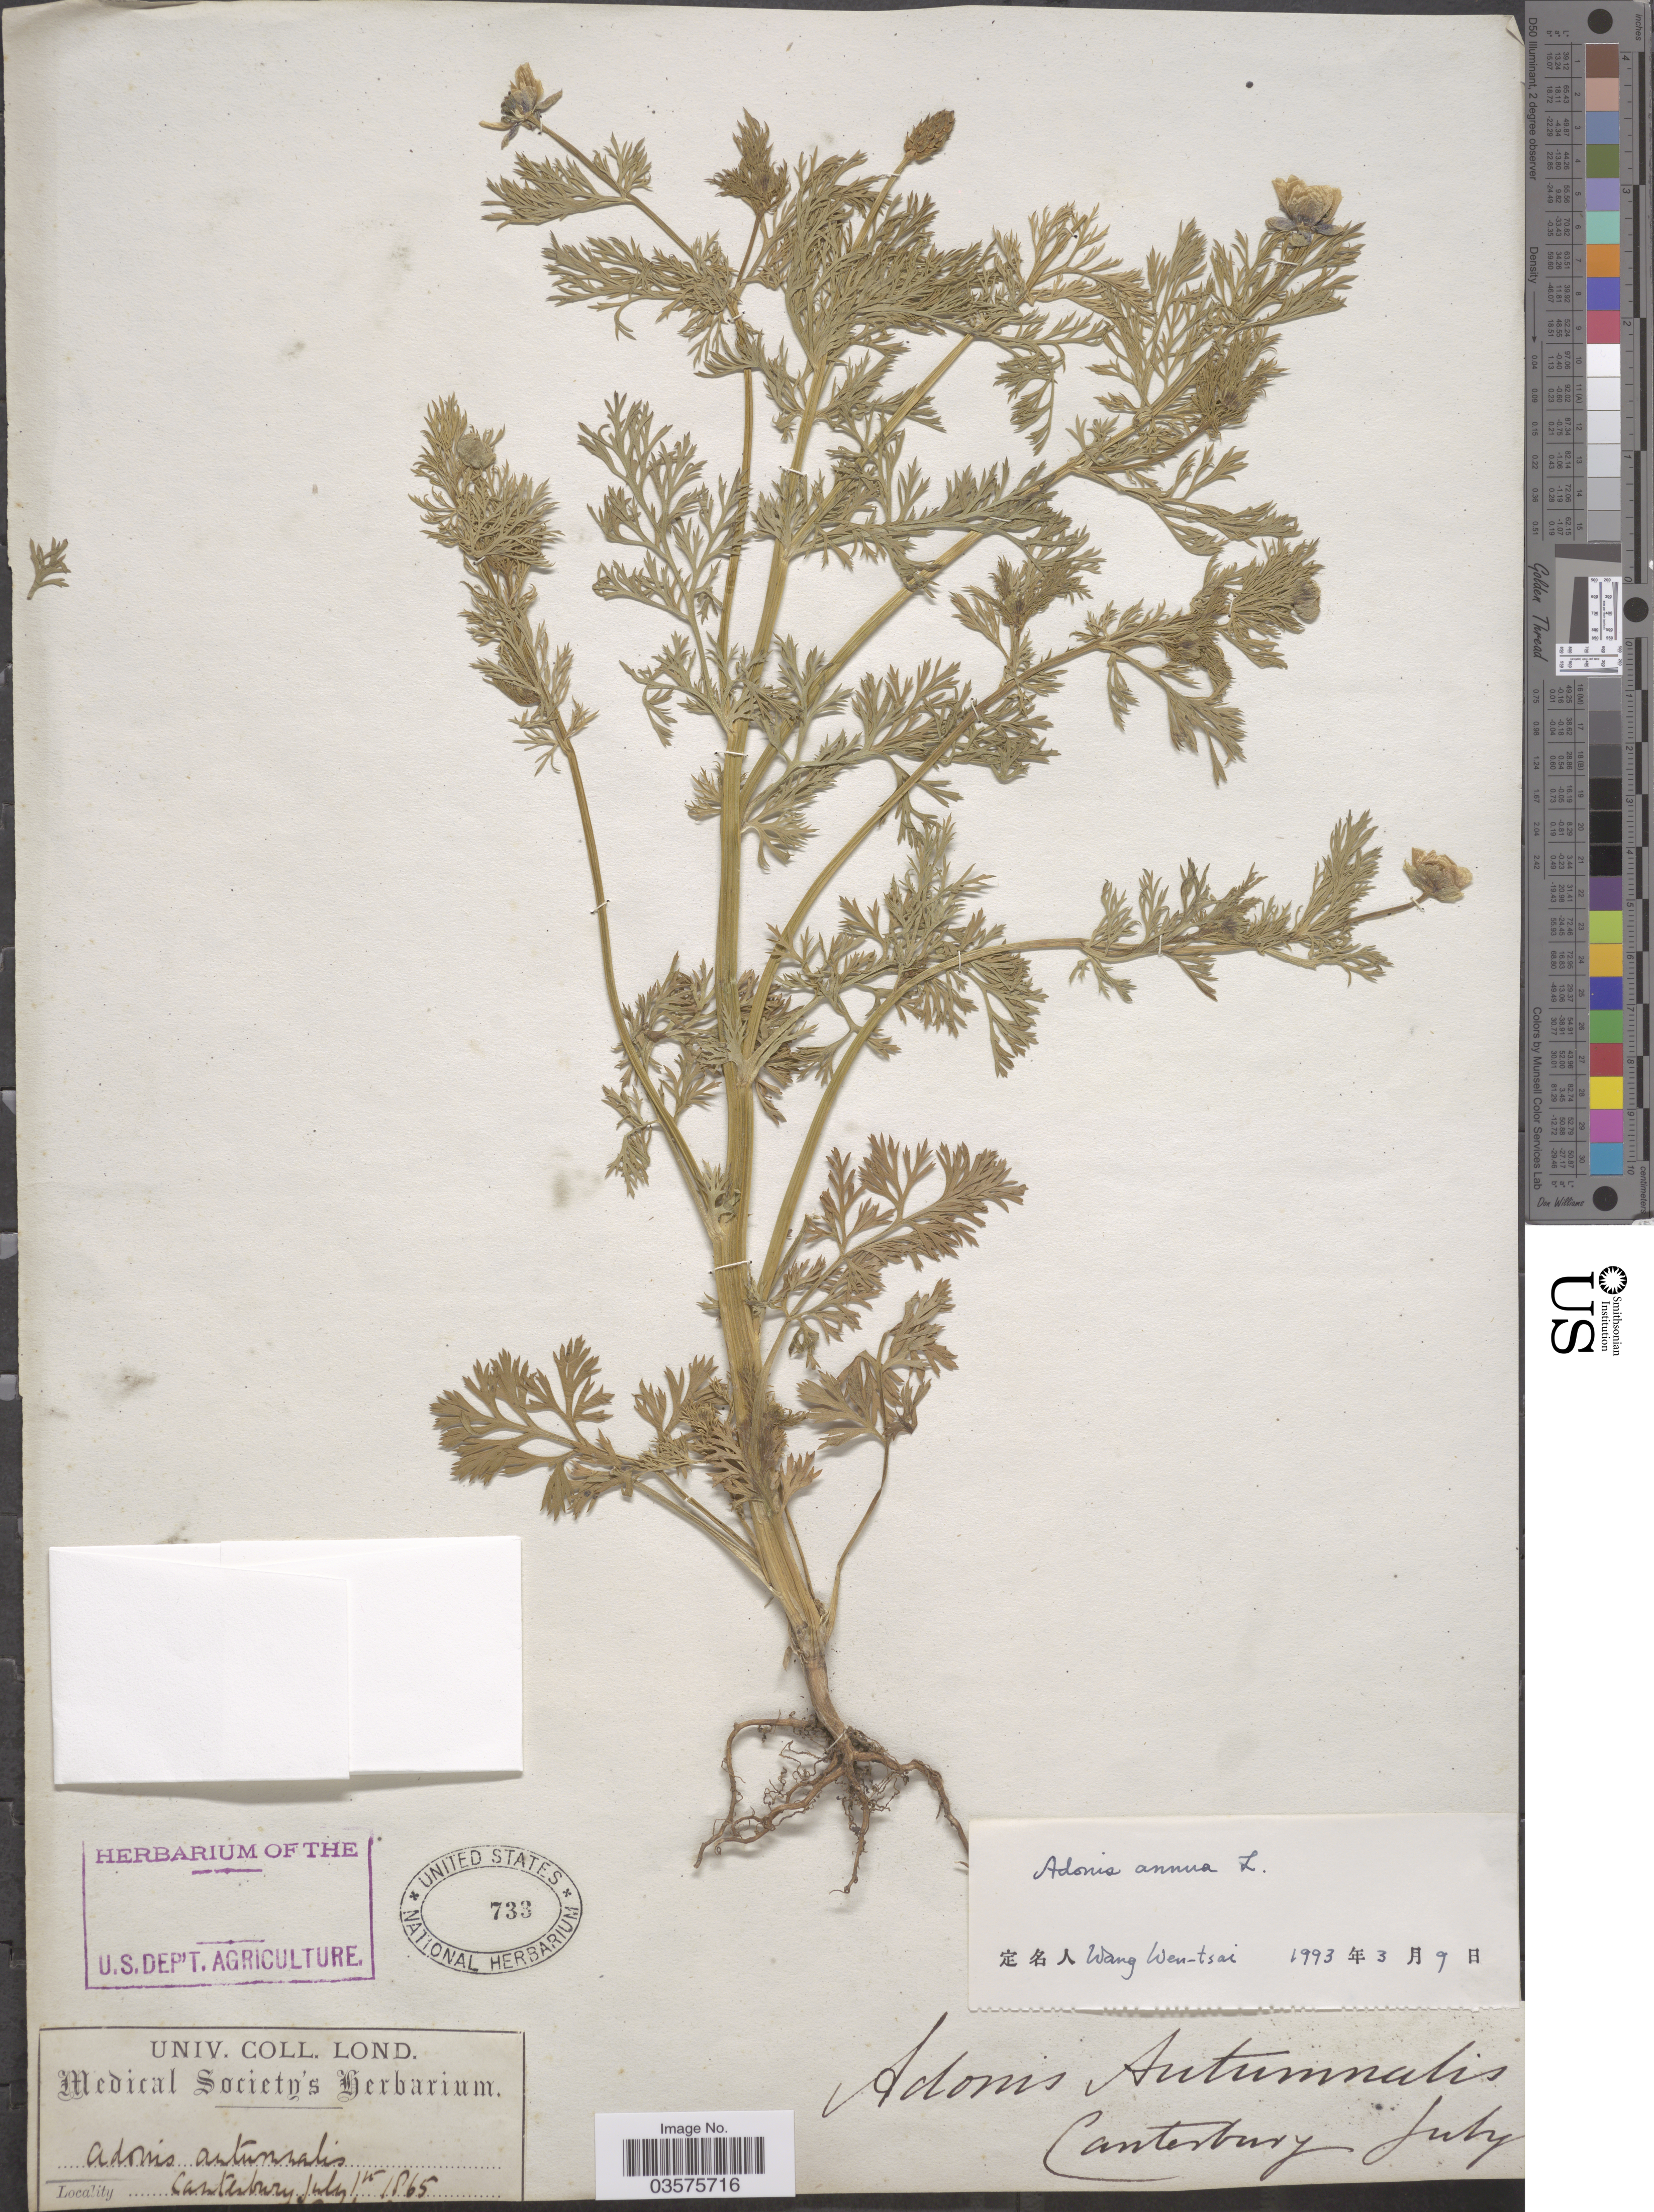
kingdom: Plantae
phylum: Tracheophyta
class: Magnoliopsida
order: Ranunculales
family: Ranunculaceae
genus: Adonis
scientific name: Adonis annua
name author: L.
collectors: ex herb. Medical Society's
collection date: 1895-07-01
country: New Zealand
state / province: Canterbury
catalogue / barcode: US 733